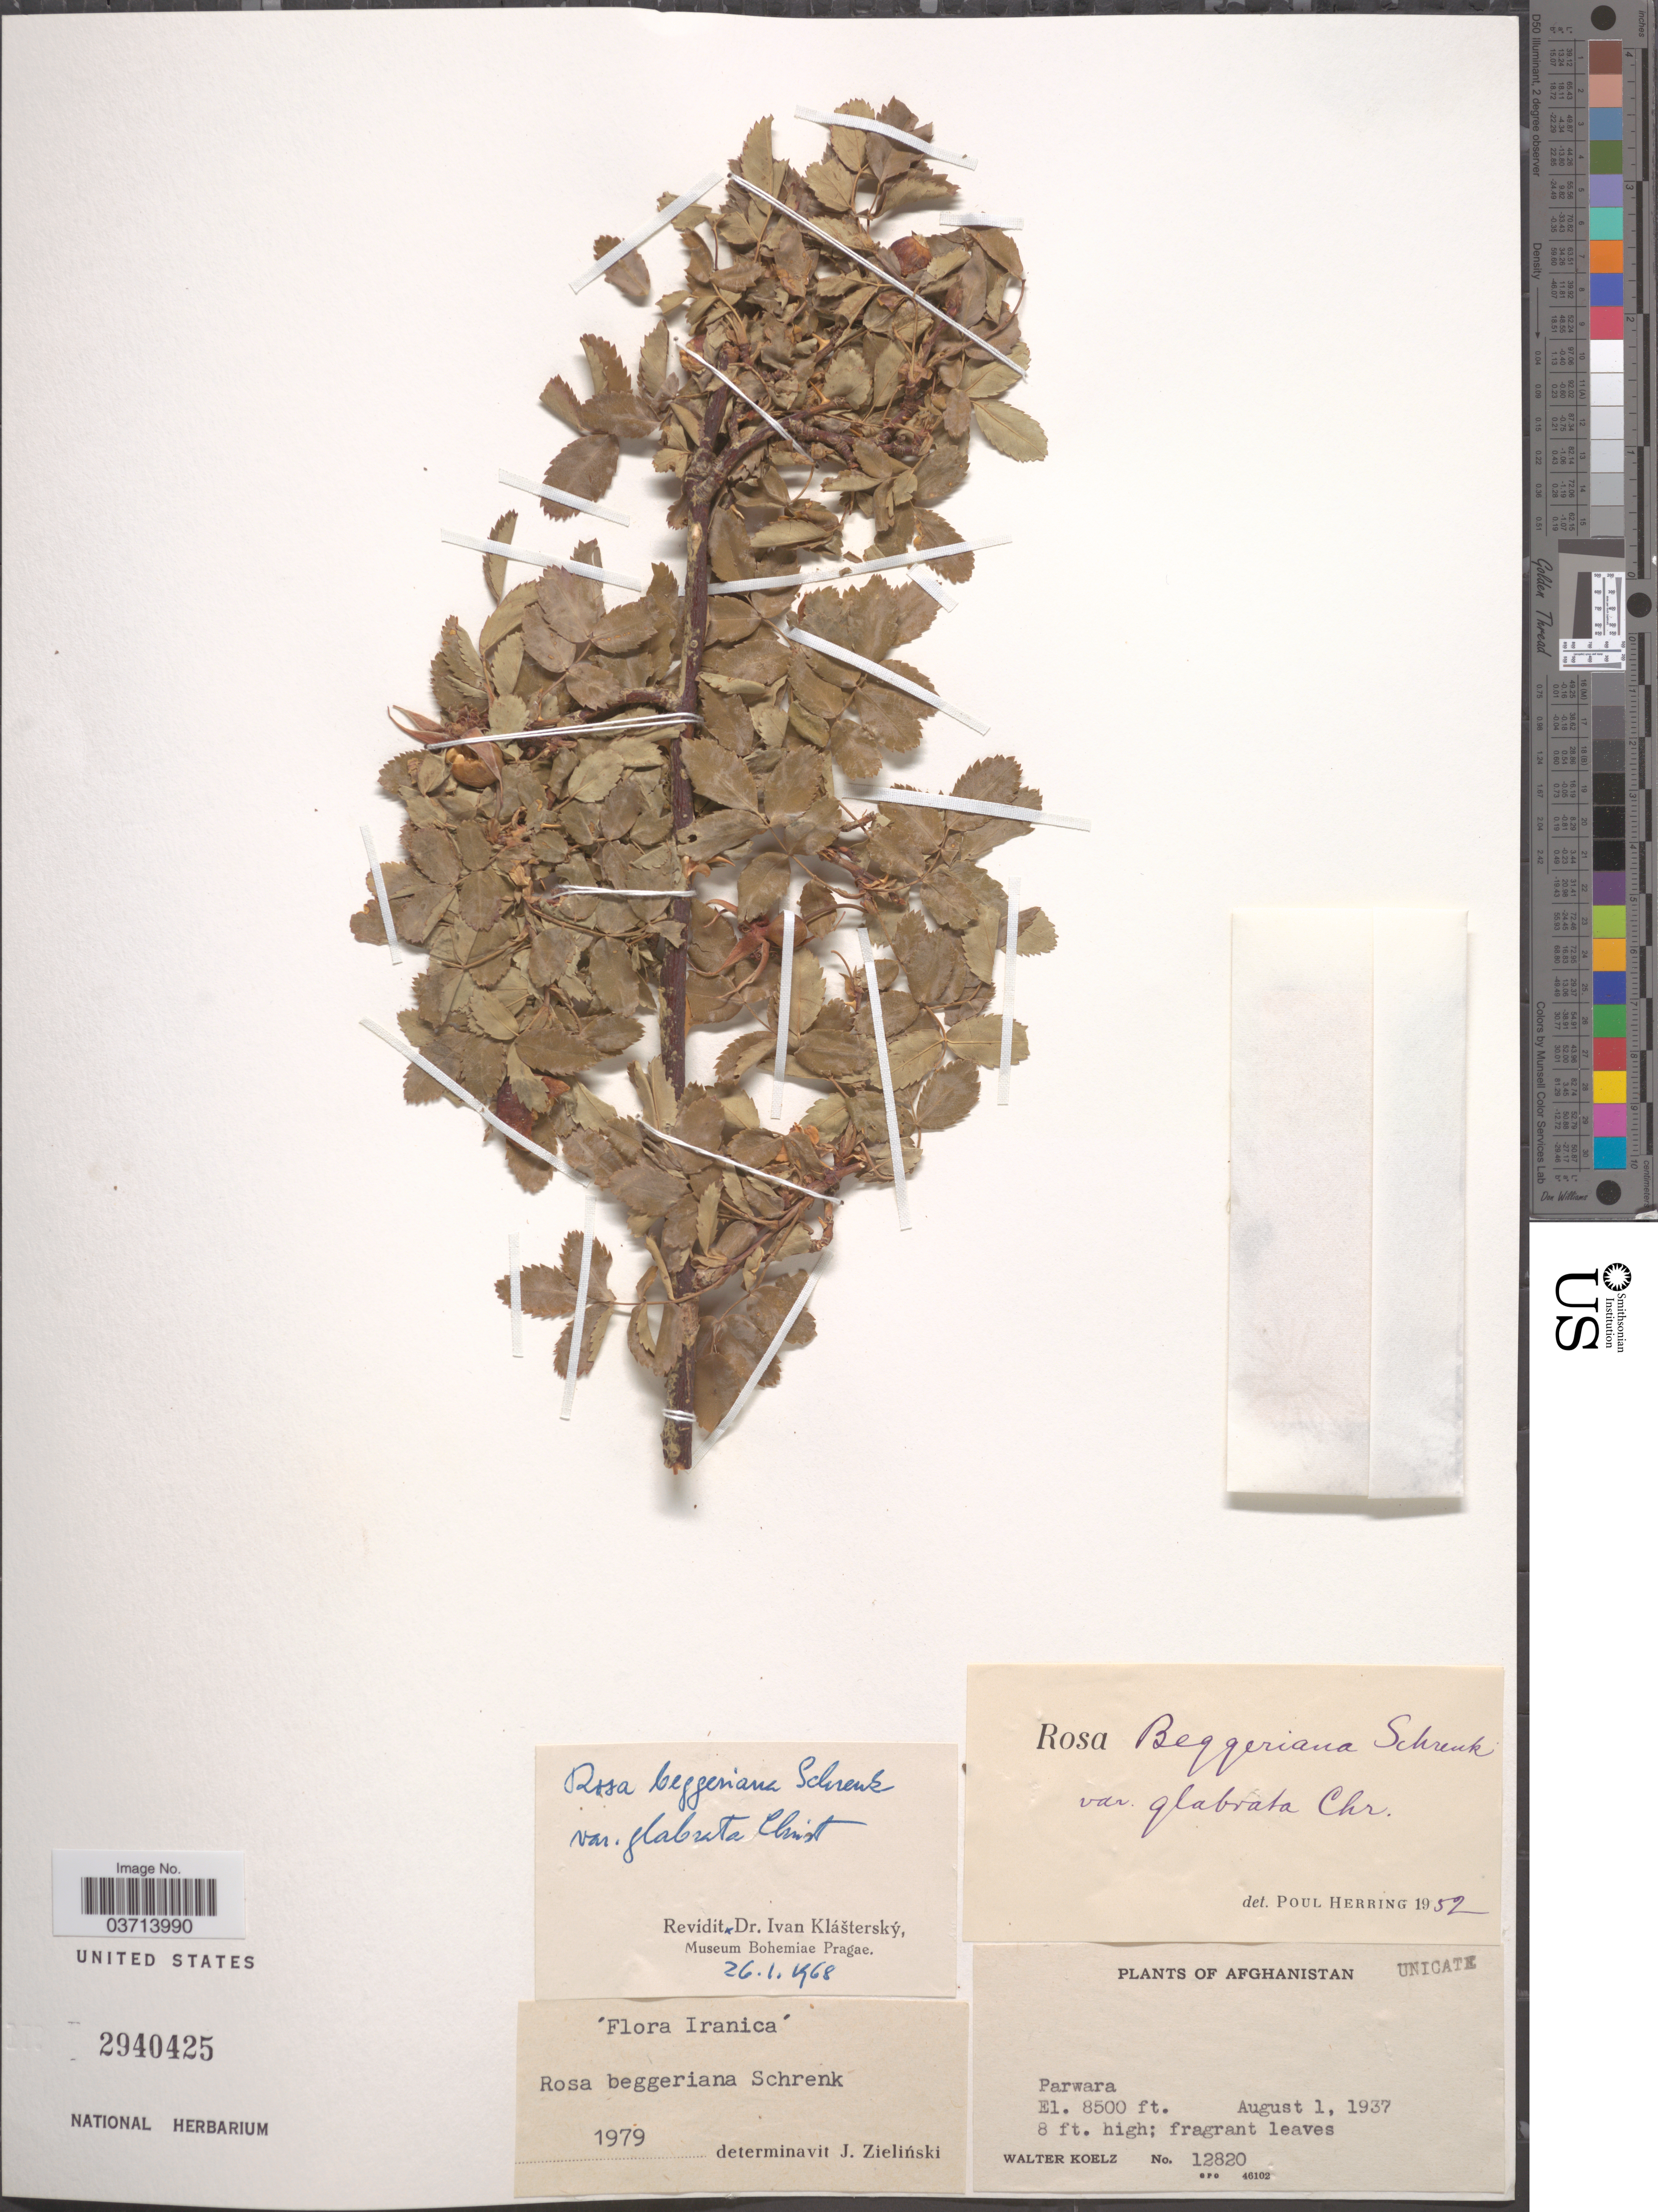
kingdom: Plantae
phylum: Tracheophyta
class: Magnoliopsida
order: Rosales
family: Rosaceae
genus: Rosa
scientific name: Rosa beggeriana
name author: Schrenk ex Fisch. & C.A. Mey.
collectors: W. N. Koelz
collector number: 12820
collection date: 1937-08-01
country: Afghanistan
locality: Parwara.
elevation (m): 2591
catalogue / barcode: US 2940425